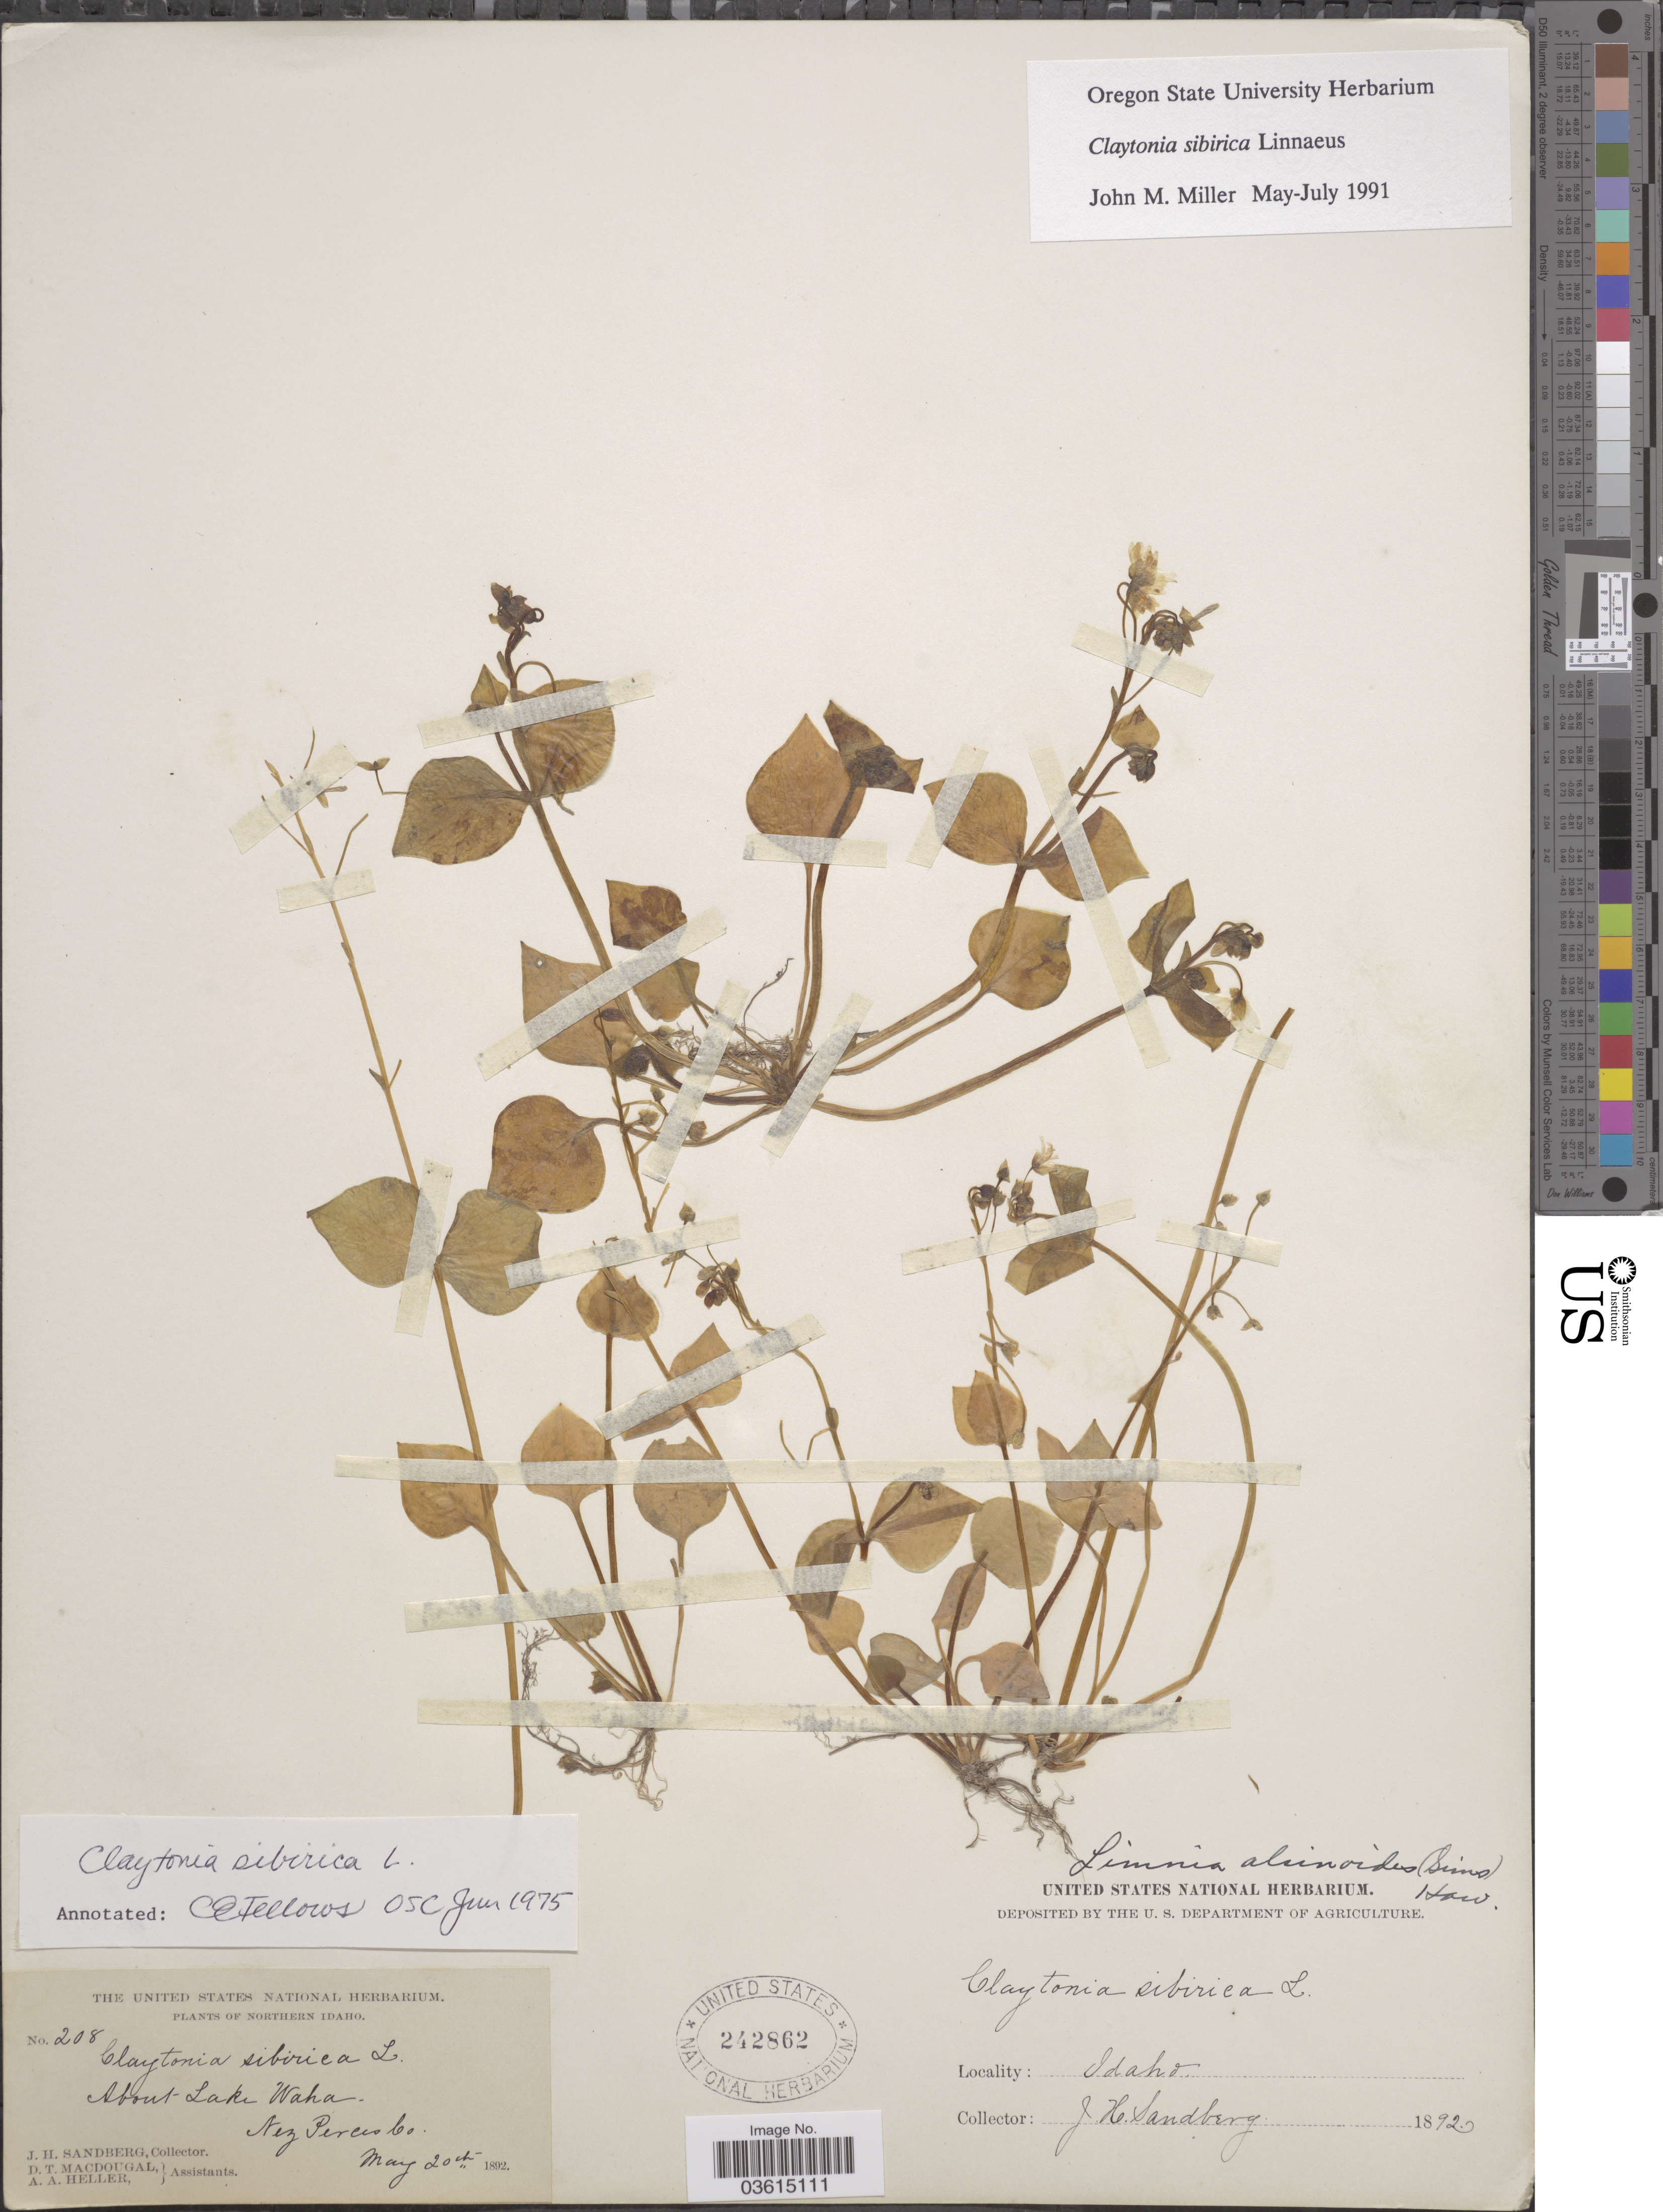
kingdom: Plantae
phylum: Tracheophyta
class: Magnoliopsida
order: Caryophyllales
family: Montiaceae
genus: Claytonia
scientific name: Claytonia sibirica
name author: L.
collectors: J. H. Sandberg, D. T. MacDougal & A. A. Heller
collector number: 208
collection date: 1892-05-20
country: United States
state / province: Idaho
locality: Northern Idaho. About Lake Waha. Nez Perces Co.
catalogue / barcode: US 242862